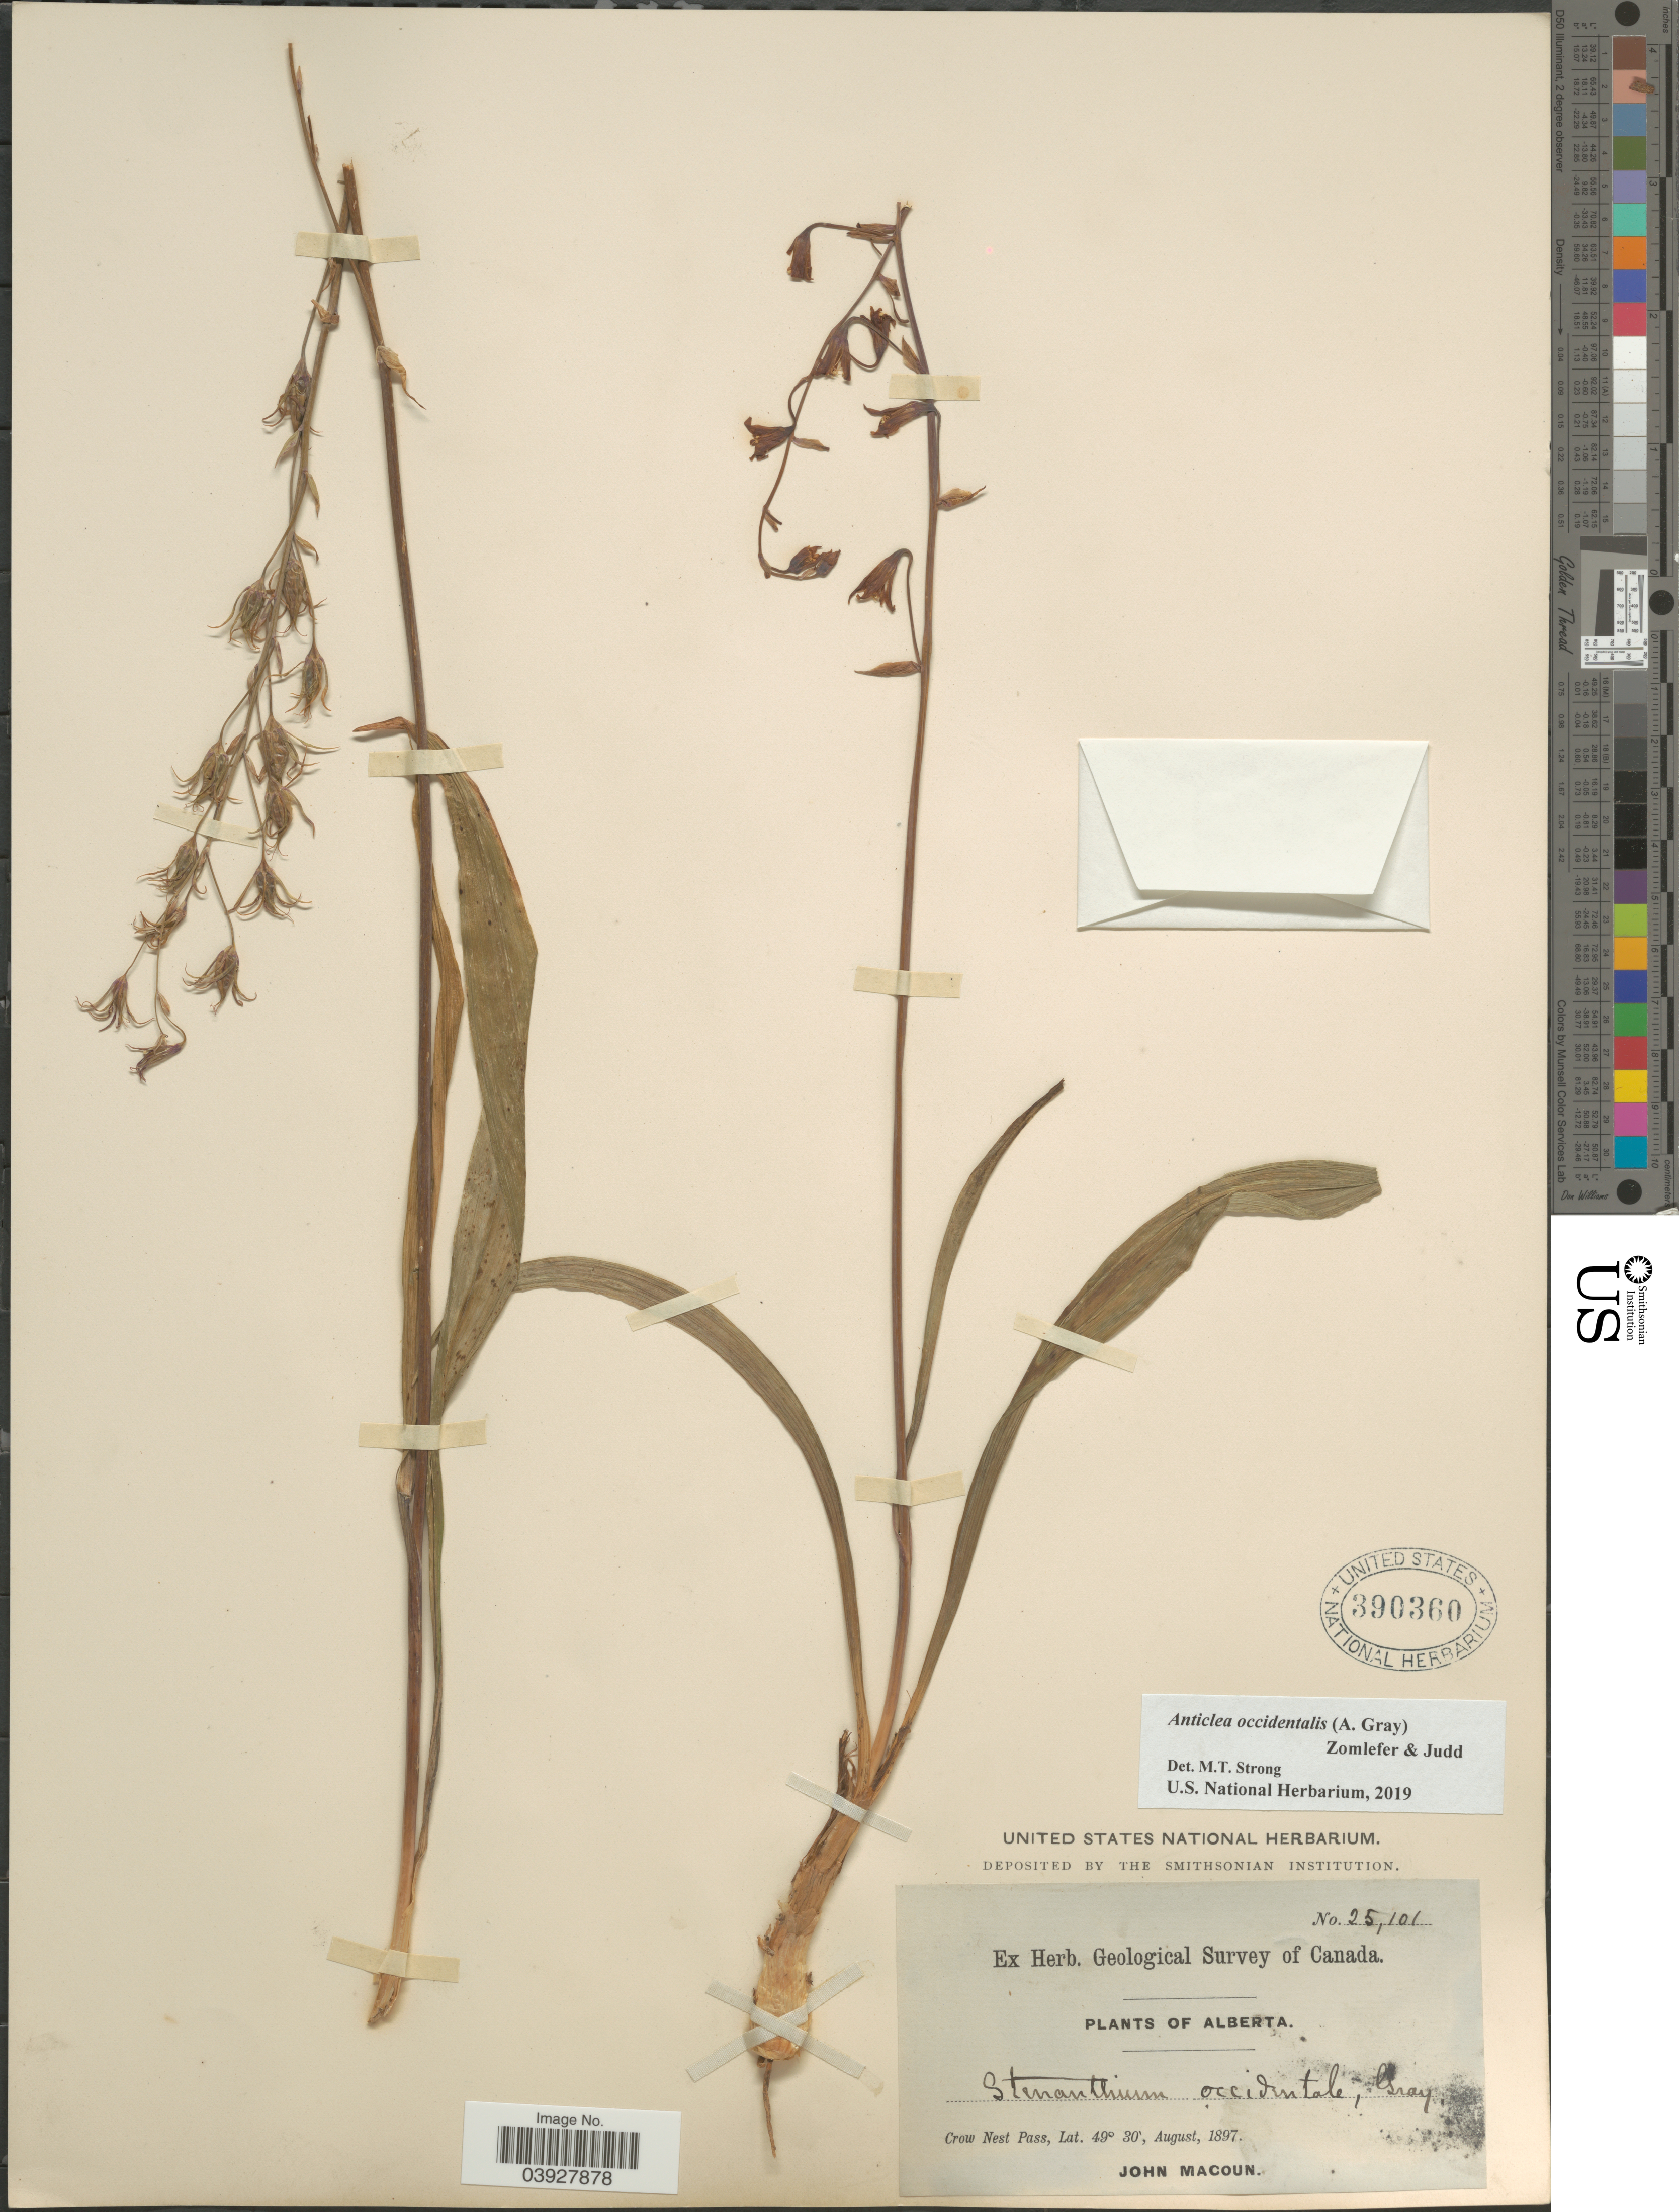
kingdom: Plantae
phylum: Tracheophyta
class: Liliopsida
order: Liliales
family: Melanthiaceae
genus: Anticlea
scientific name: Anticlea occidentalis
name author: (A. Gray) Zomlefer & Judd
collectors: J. Macoun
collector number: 25101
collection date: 1897-08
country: Canada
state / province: Alberta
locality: Crow Nest Pass.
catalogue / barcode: US 390360